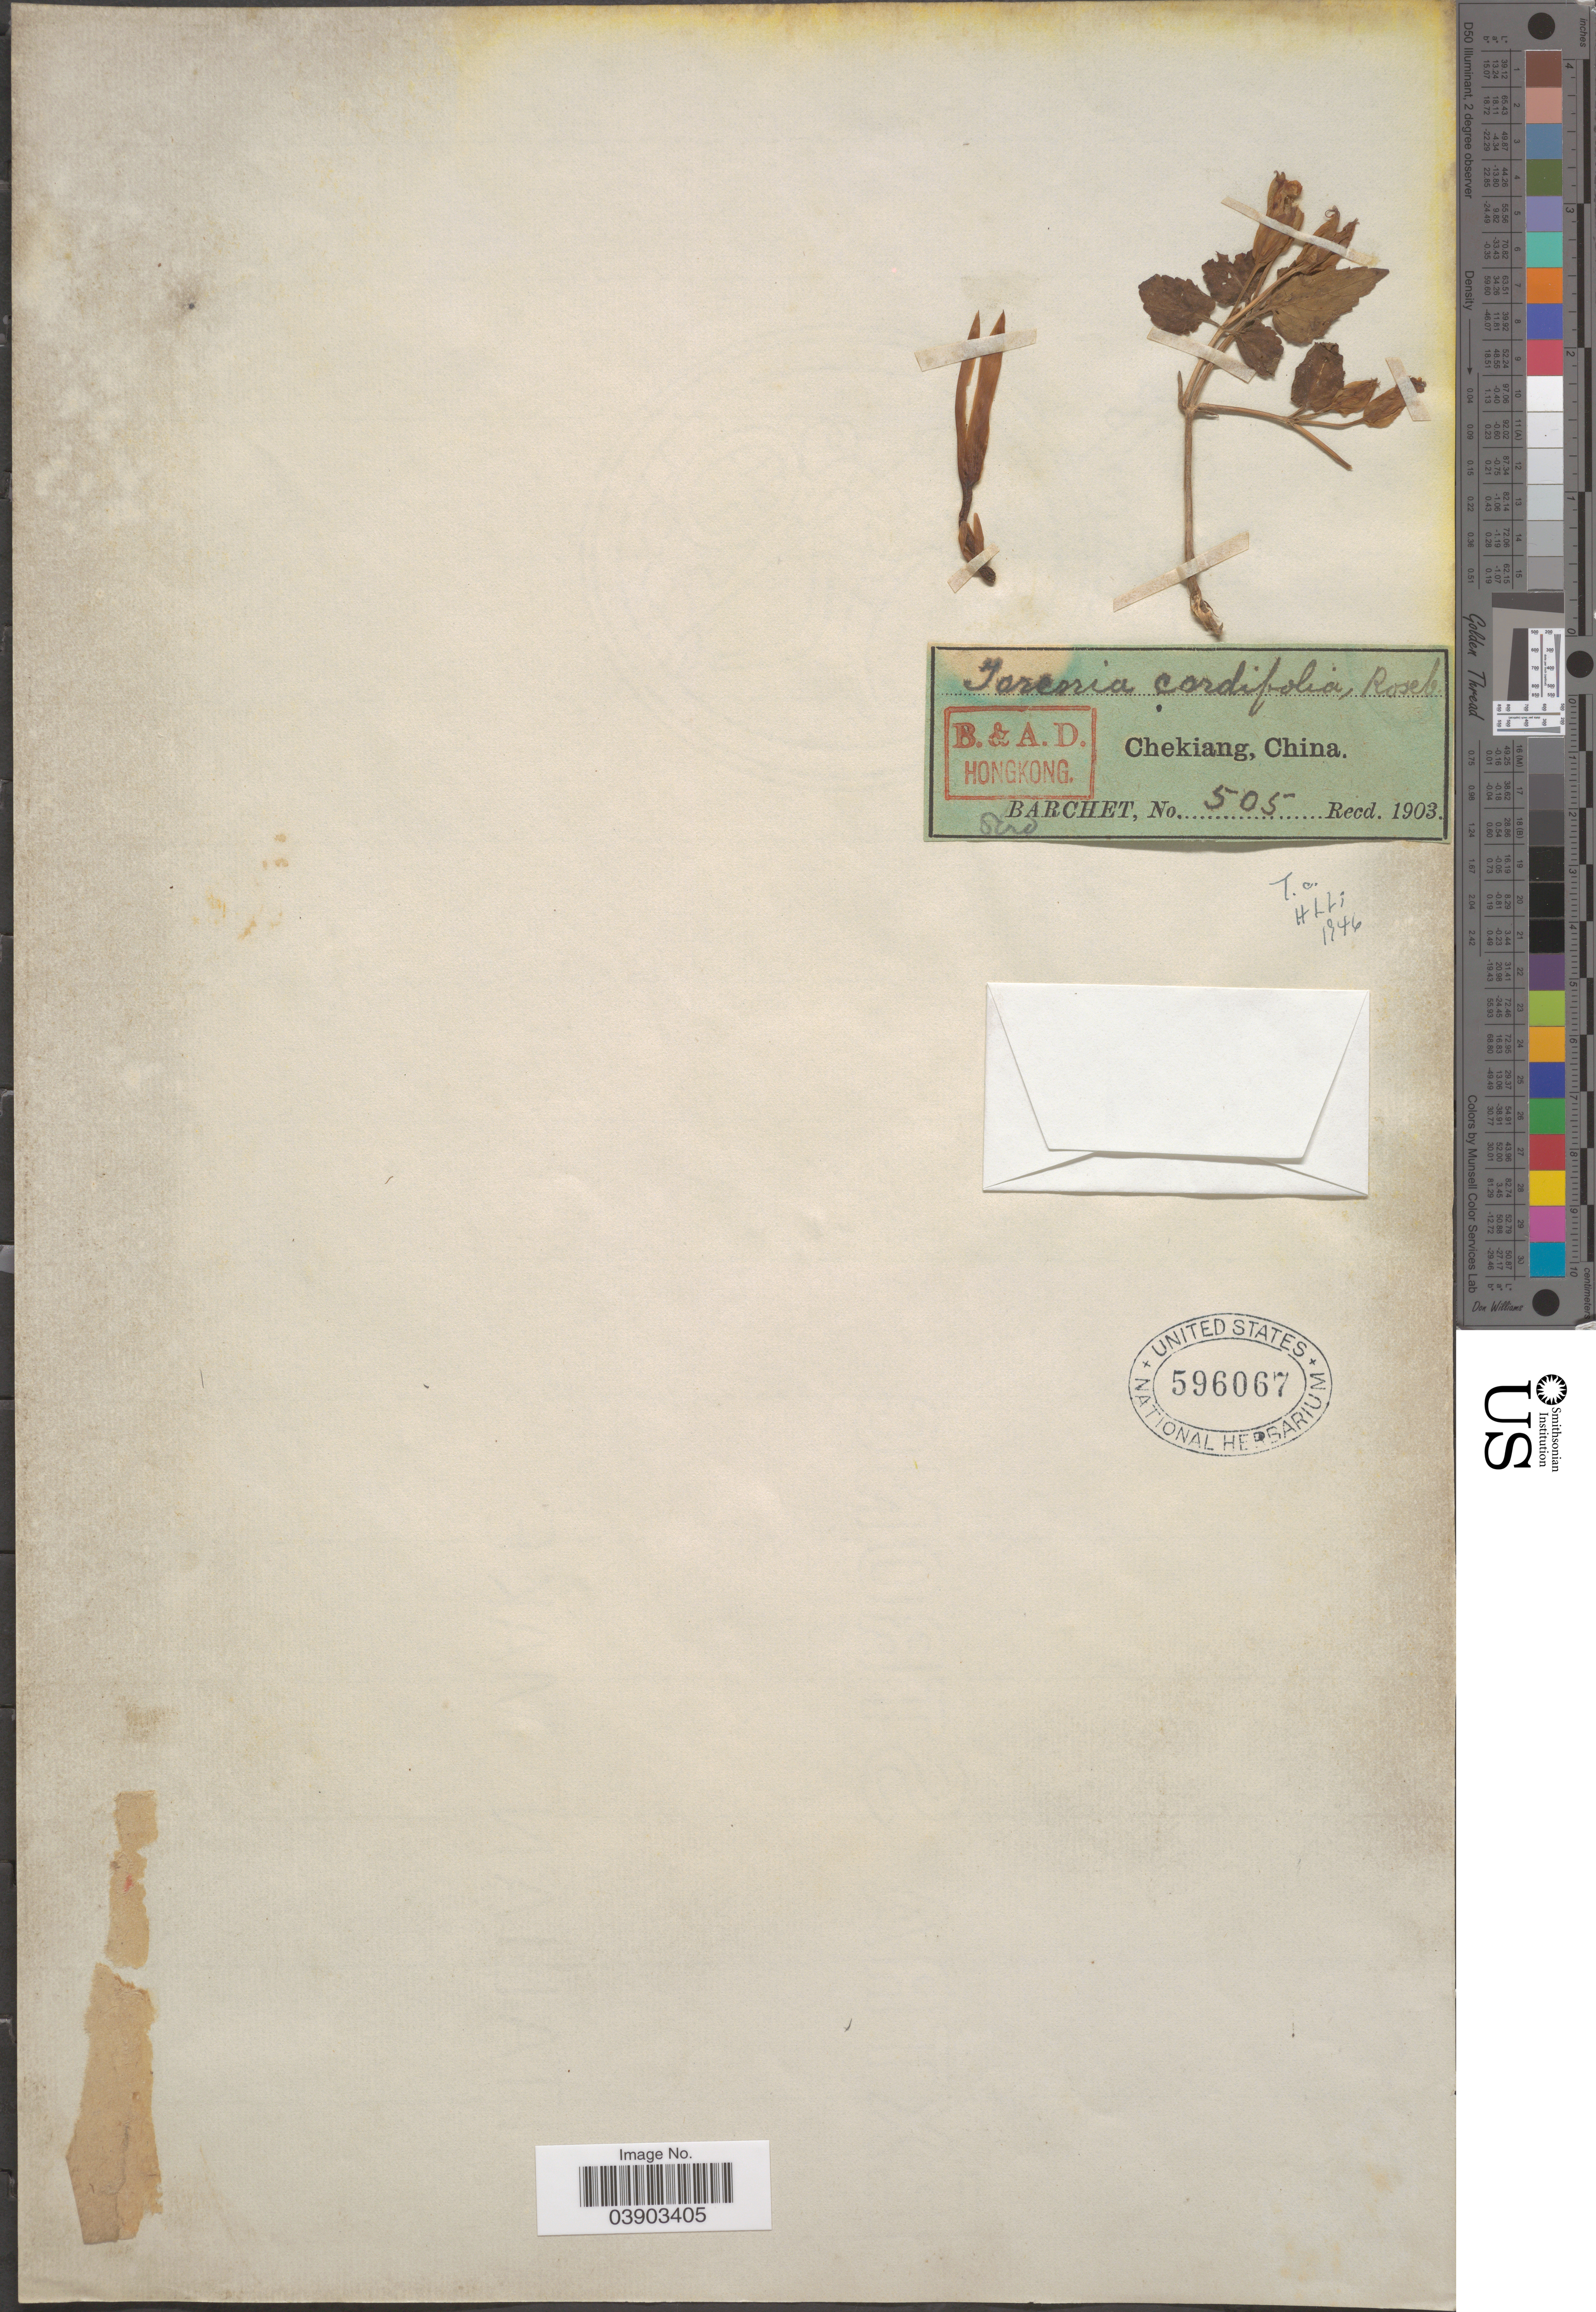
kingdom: Plantae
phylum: Tracheophyta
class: Magnoliopsida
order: Lamiales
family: Linderniaceae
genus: Torenia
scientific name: Torenia cordifolia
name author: Roxb.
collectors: Barchet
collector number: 505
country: China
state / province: Zhejiang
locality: Chekiang.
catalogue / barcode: US 596067